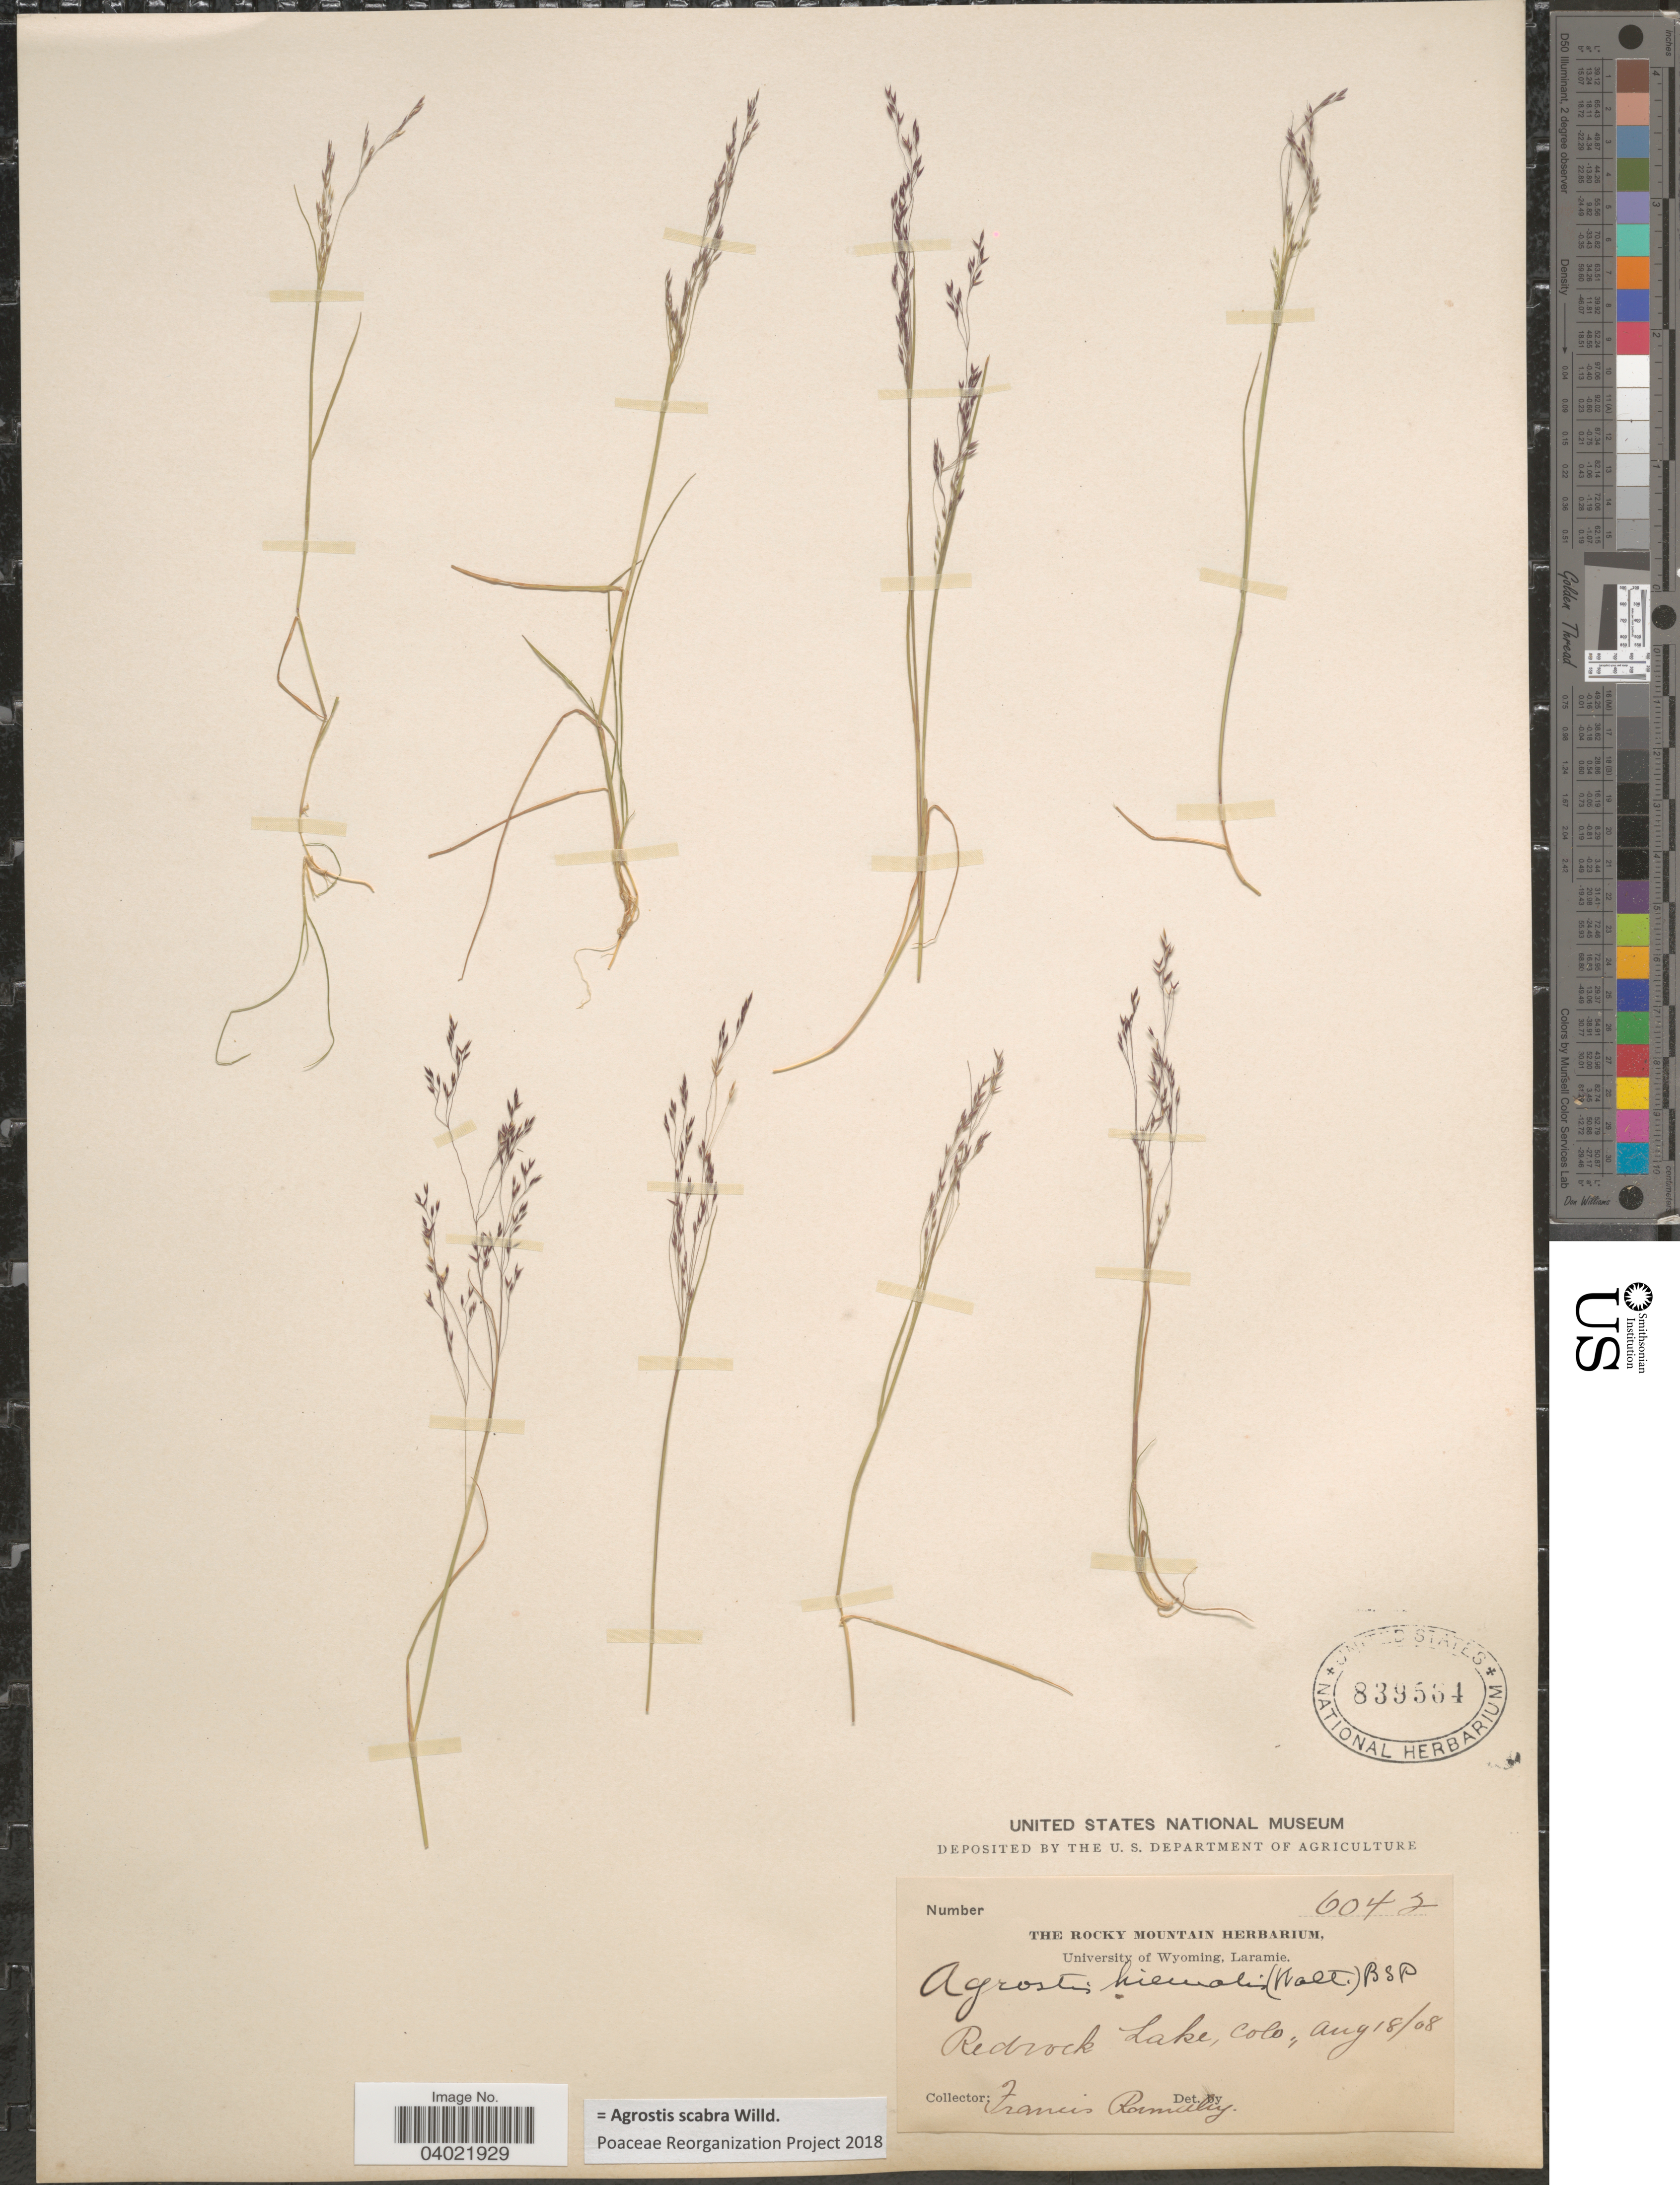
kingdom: Plantae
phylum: Tracheophyta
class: Liliopsida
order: Poales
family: Poaceae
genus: Agrostis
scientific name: Agrostis scabra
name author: Willd.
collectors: F. Ramaley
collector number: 6042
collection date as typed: Transcribed d/m/y: 18/8/8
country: United States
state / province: Colorado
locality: Redrock Lake.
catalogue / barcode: US 839564